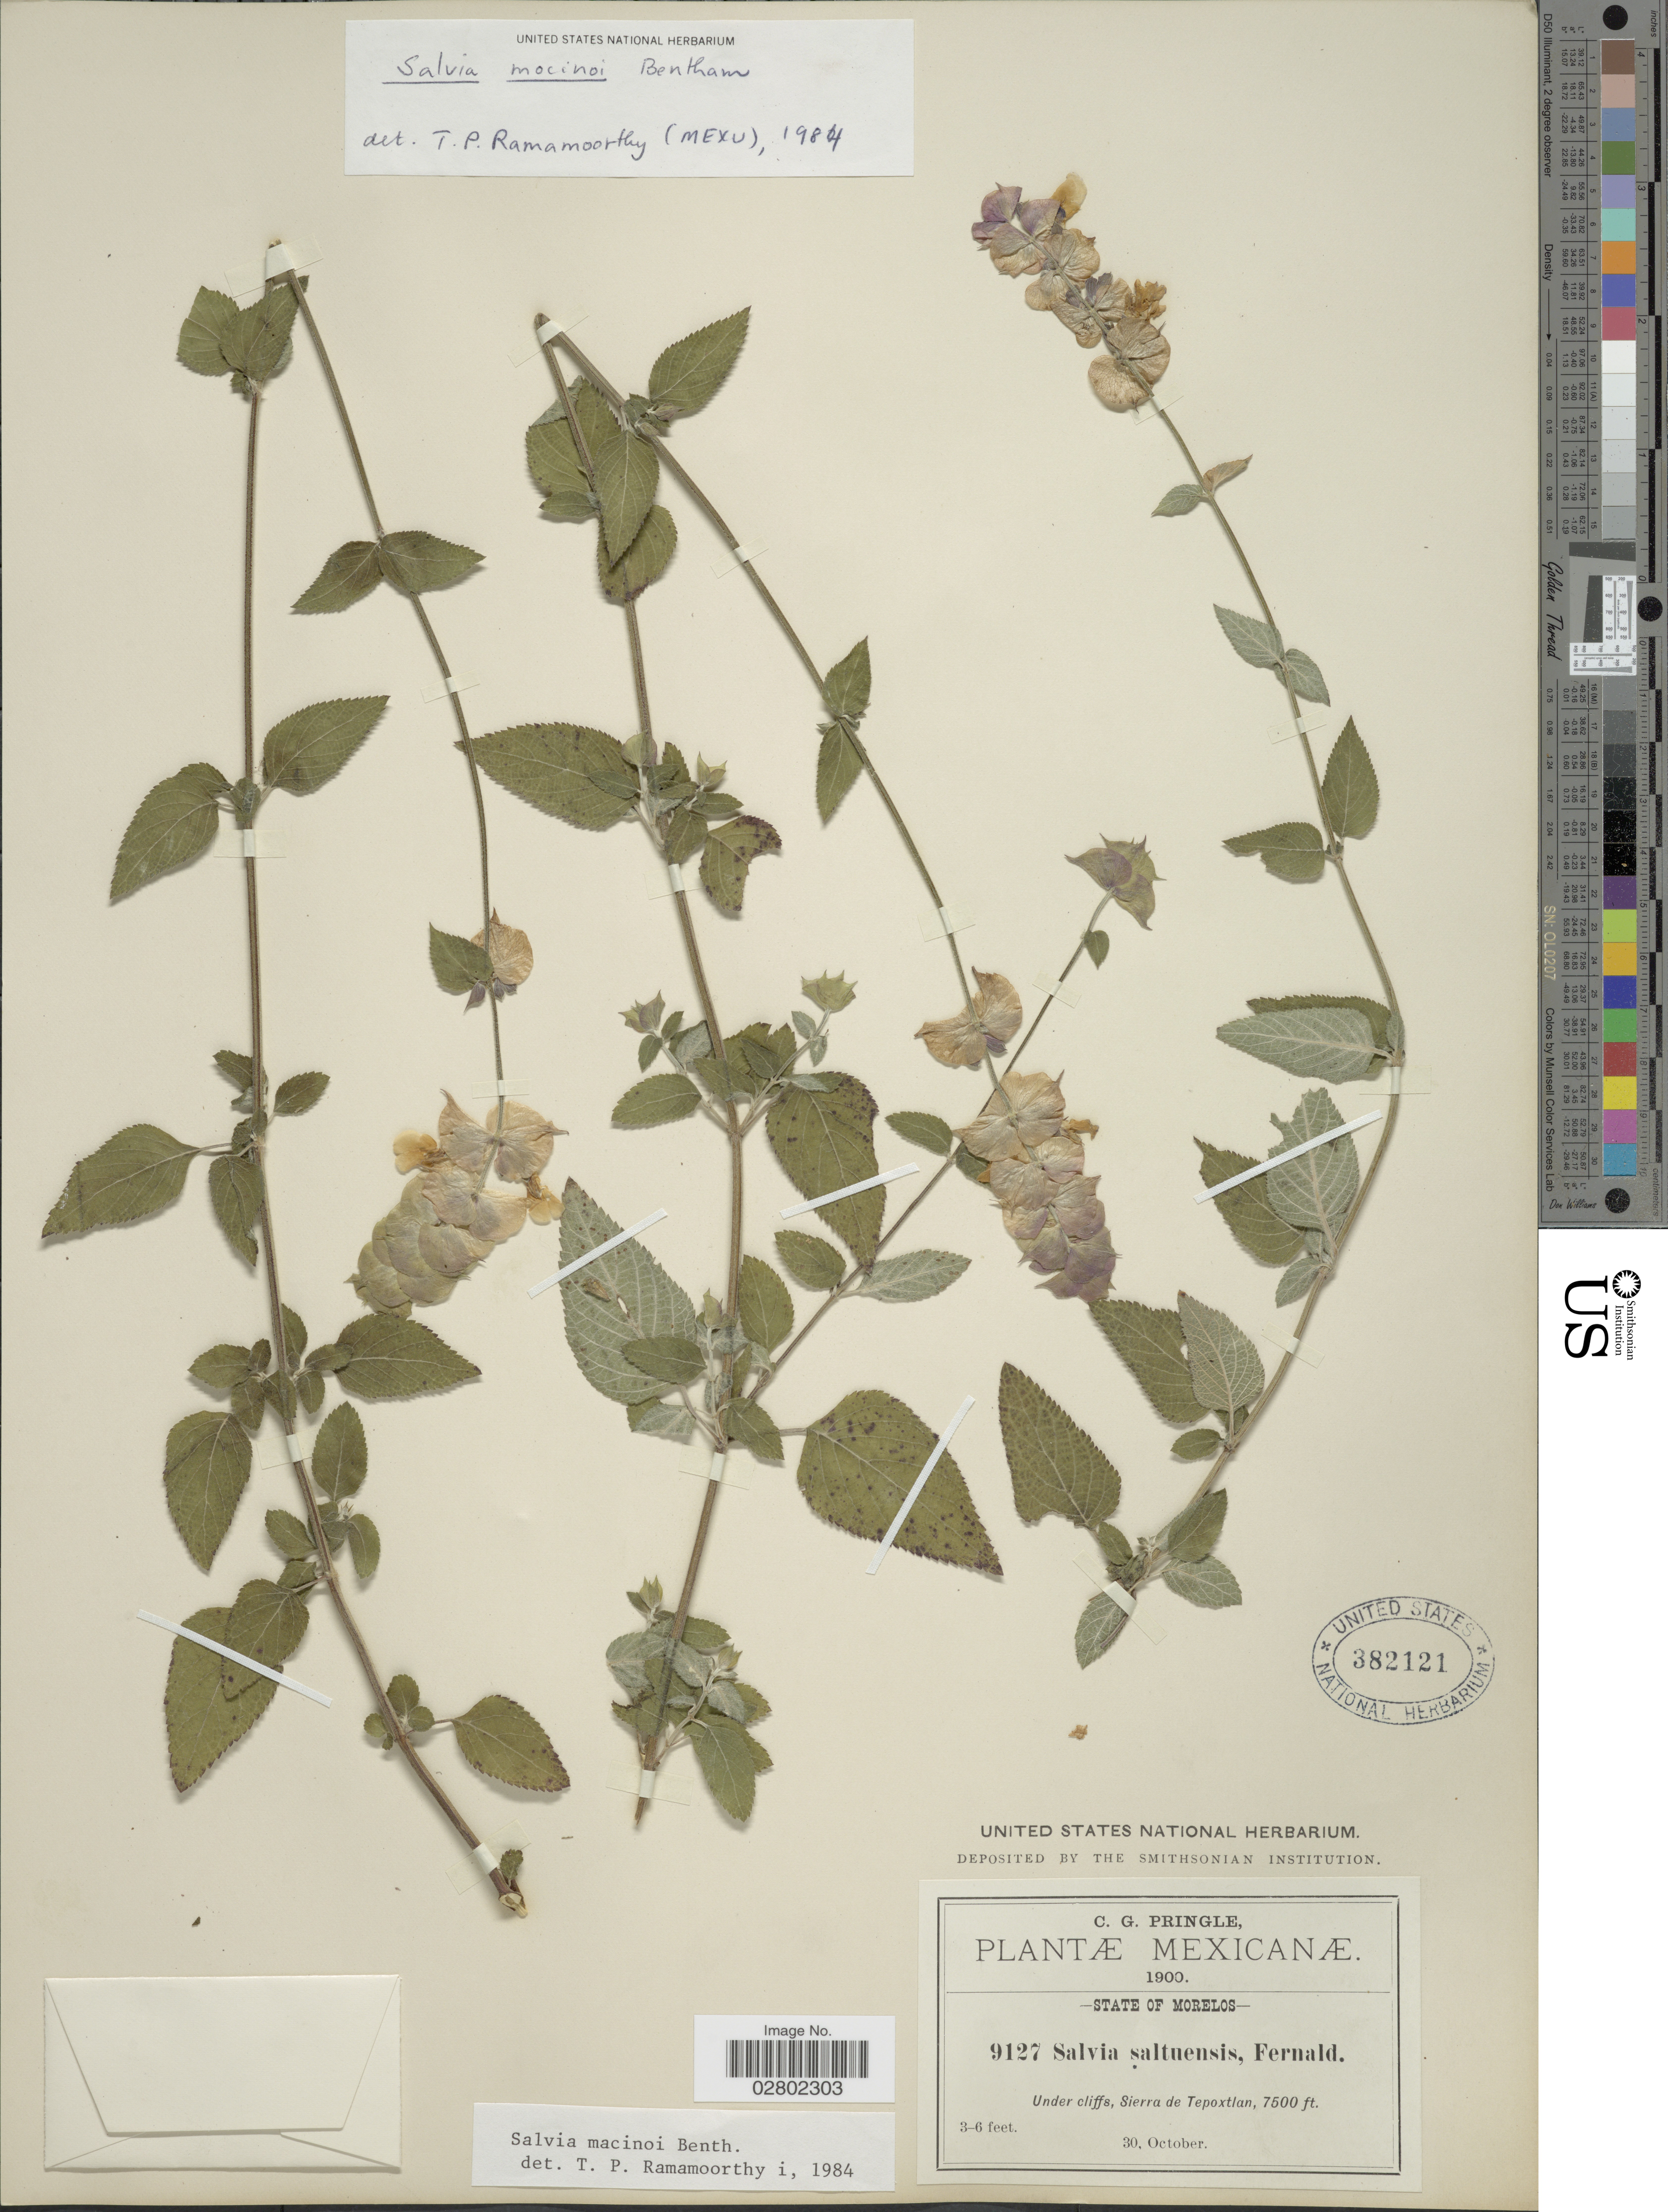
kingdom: Plantae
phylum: Tracheophyta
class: Magnoliopsida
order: Lamiales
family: Lamiaceae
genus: Salvia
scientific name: Salvia mocinoi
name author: Benth.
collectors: C. G. Pringle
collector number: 9127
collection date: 1900-10-30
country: Mexico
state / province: Morelos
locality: Sierra de Tepoxtlan.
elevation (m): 2286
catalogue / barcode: US 382121